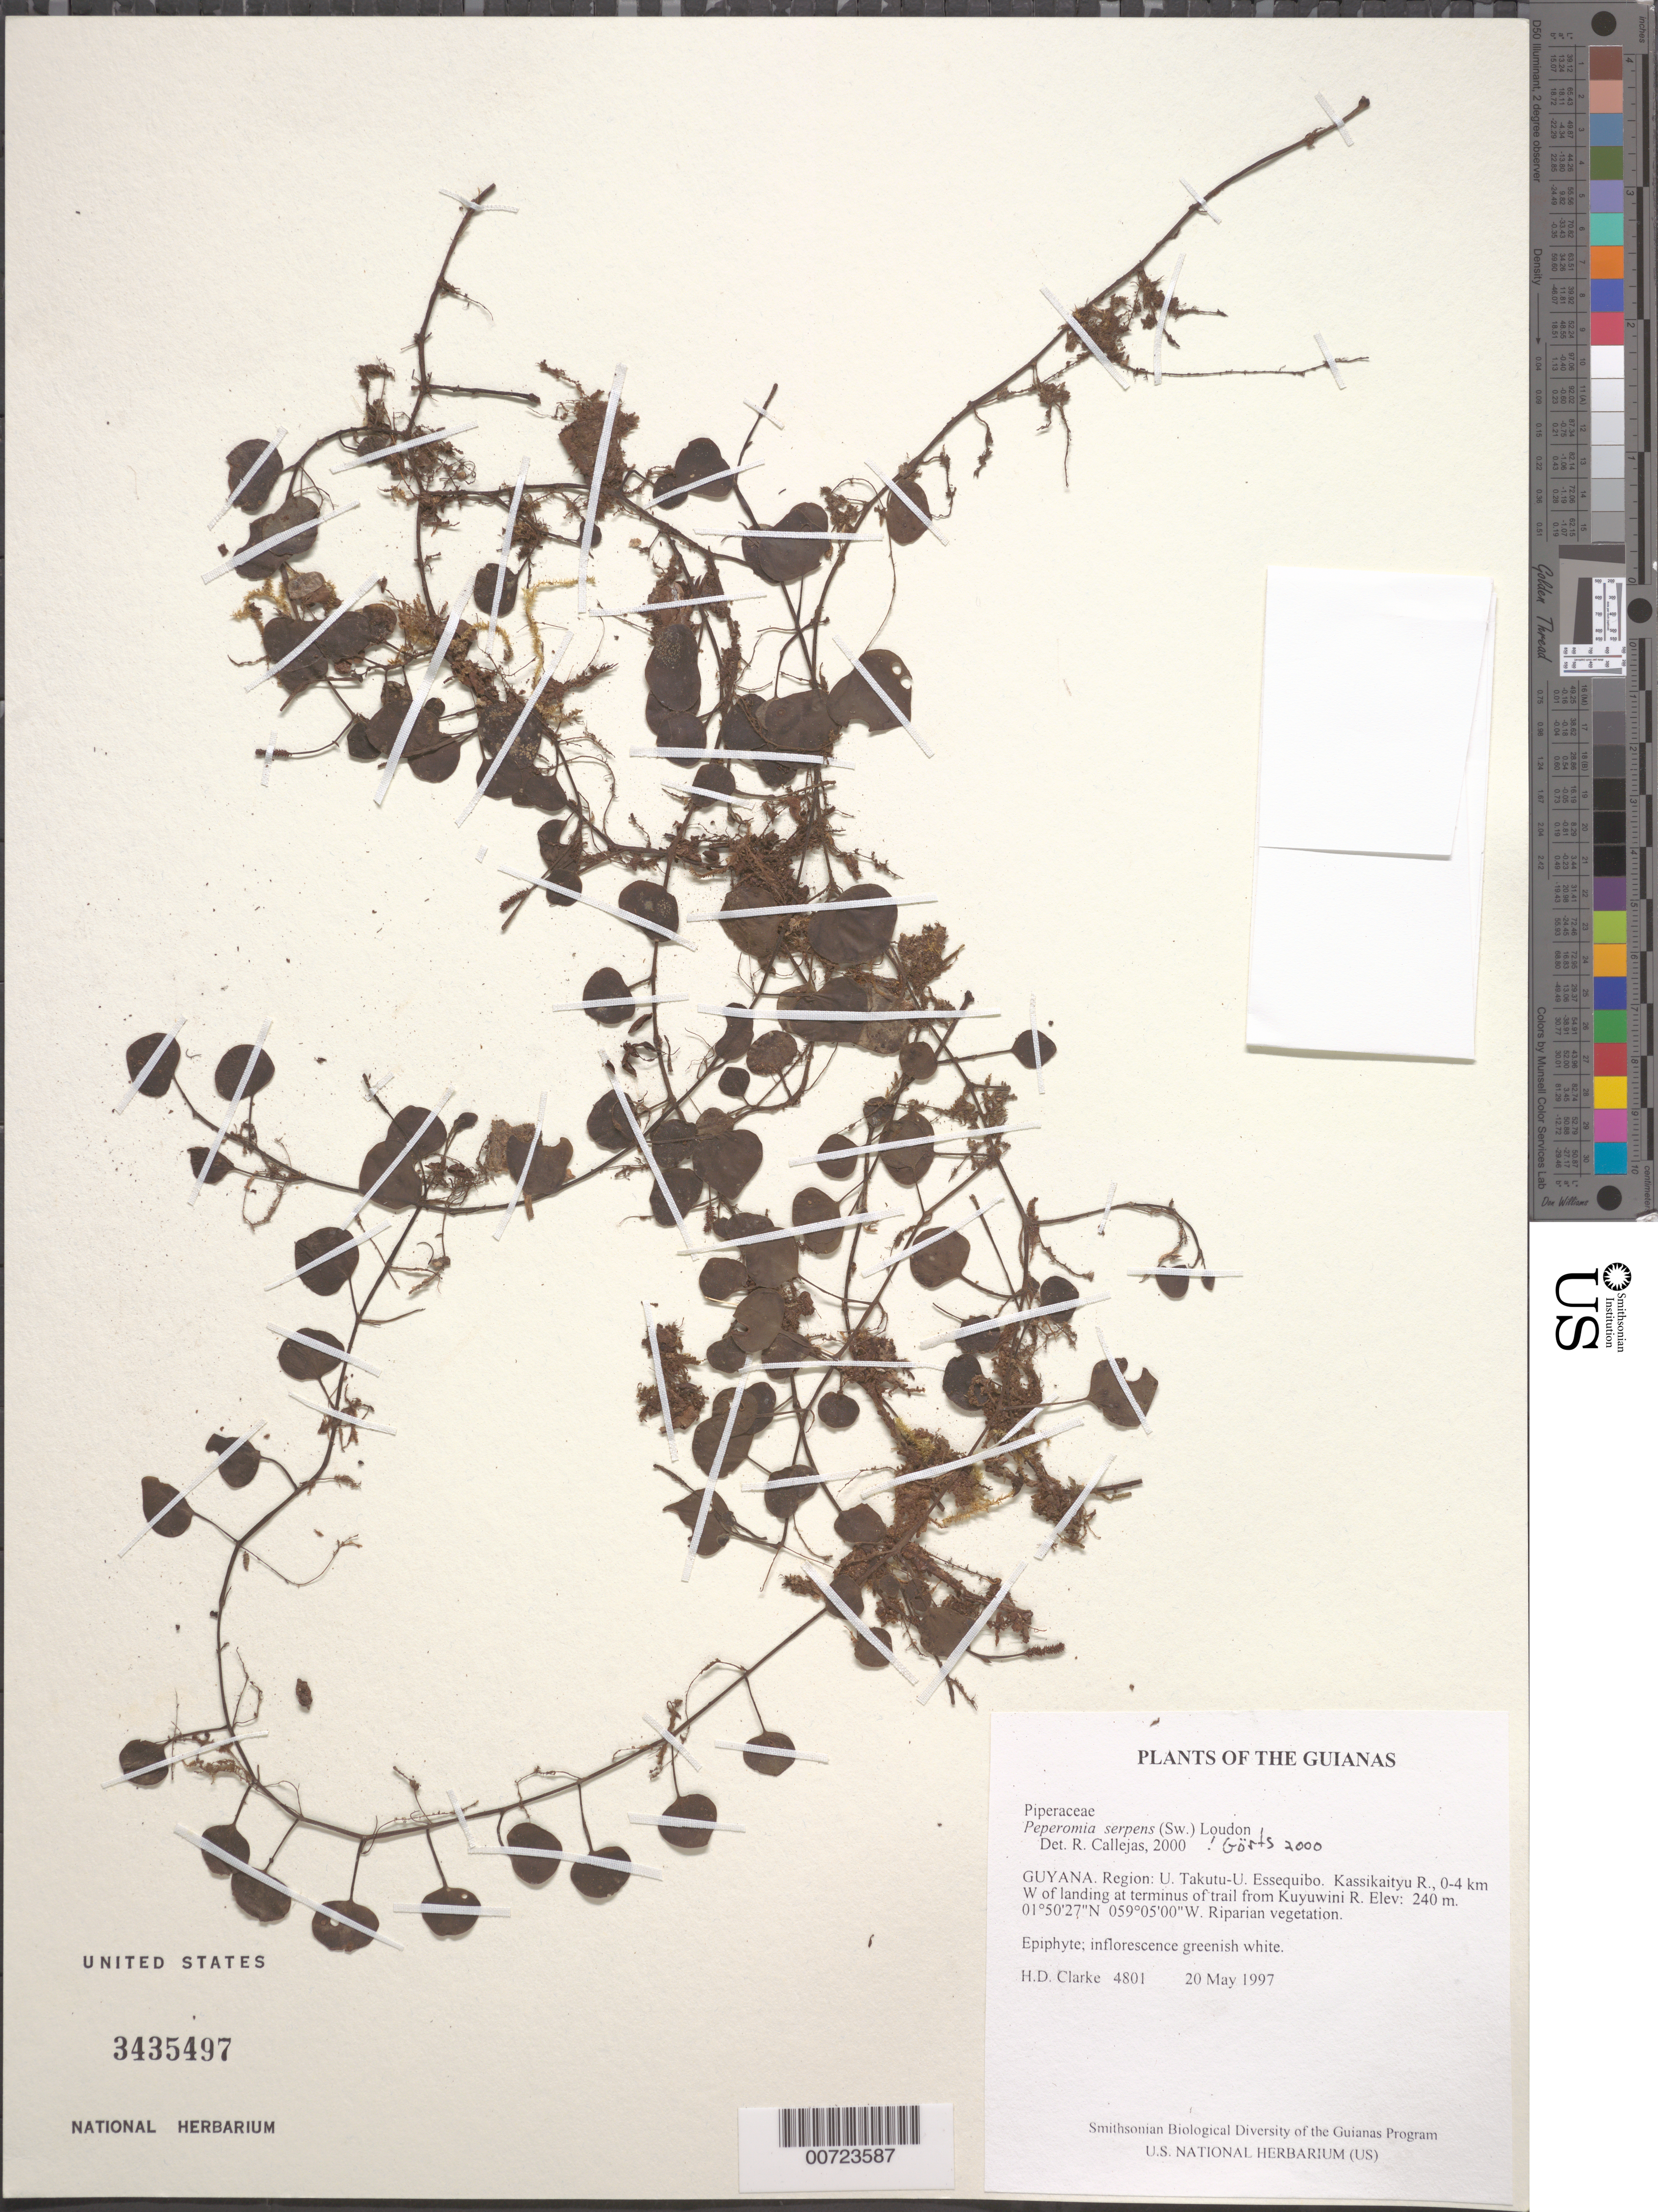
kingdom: Plantae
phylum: Tracheophyta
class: Magnoliopsida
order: Piperales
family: Piperaceae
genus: Peperomia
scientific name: Peperomia serpens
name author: (Sw.) Loudon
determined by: Görts-van Rijn, A. R. A.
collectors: H. D. Clarke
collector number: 4801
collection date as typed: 20 May 1997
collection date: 1997-05-20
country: Guyana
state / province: U. Takutu-U. Essequibo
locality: Kassikaityu R., 0-4 km W of landing at terminus of trail from Kuyuwini R.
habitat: Riparian vegetation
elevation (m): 240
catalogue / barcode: US 3435497